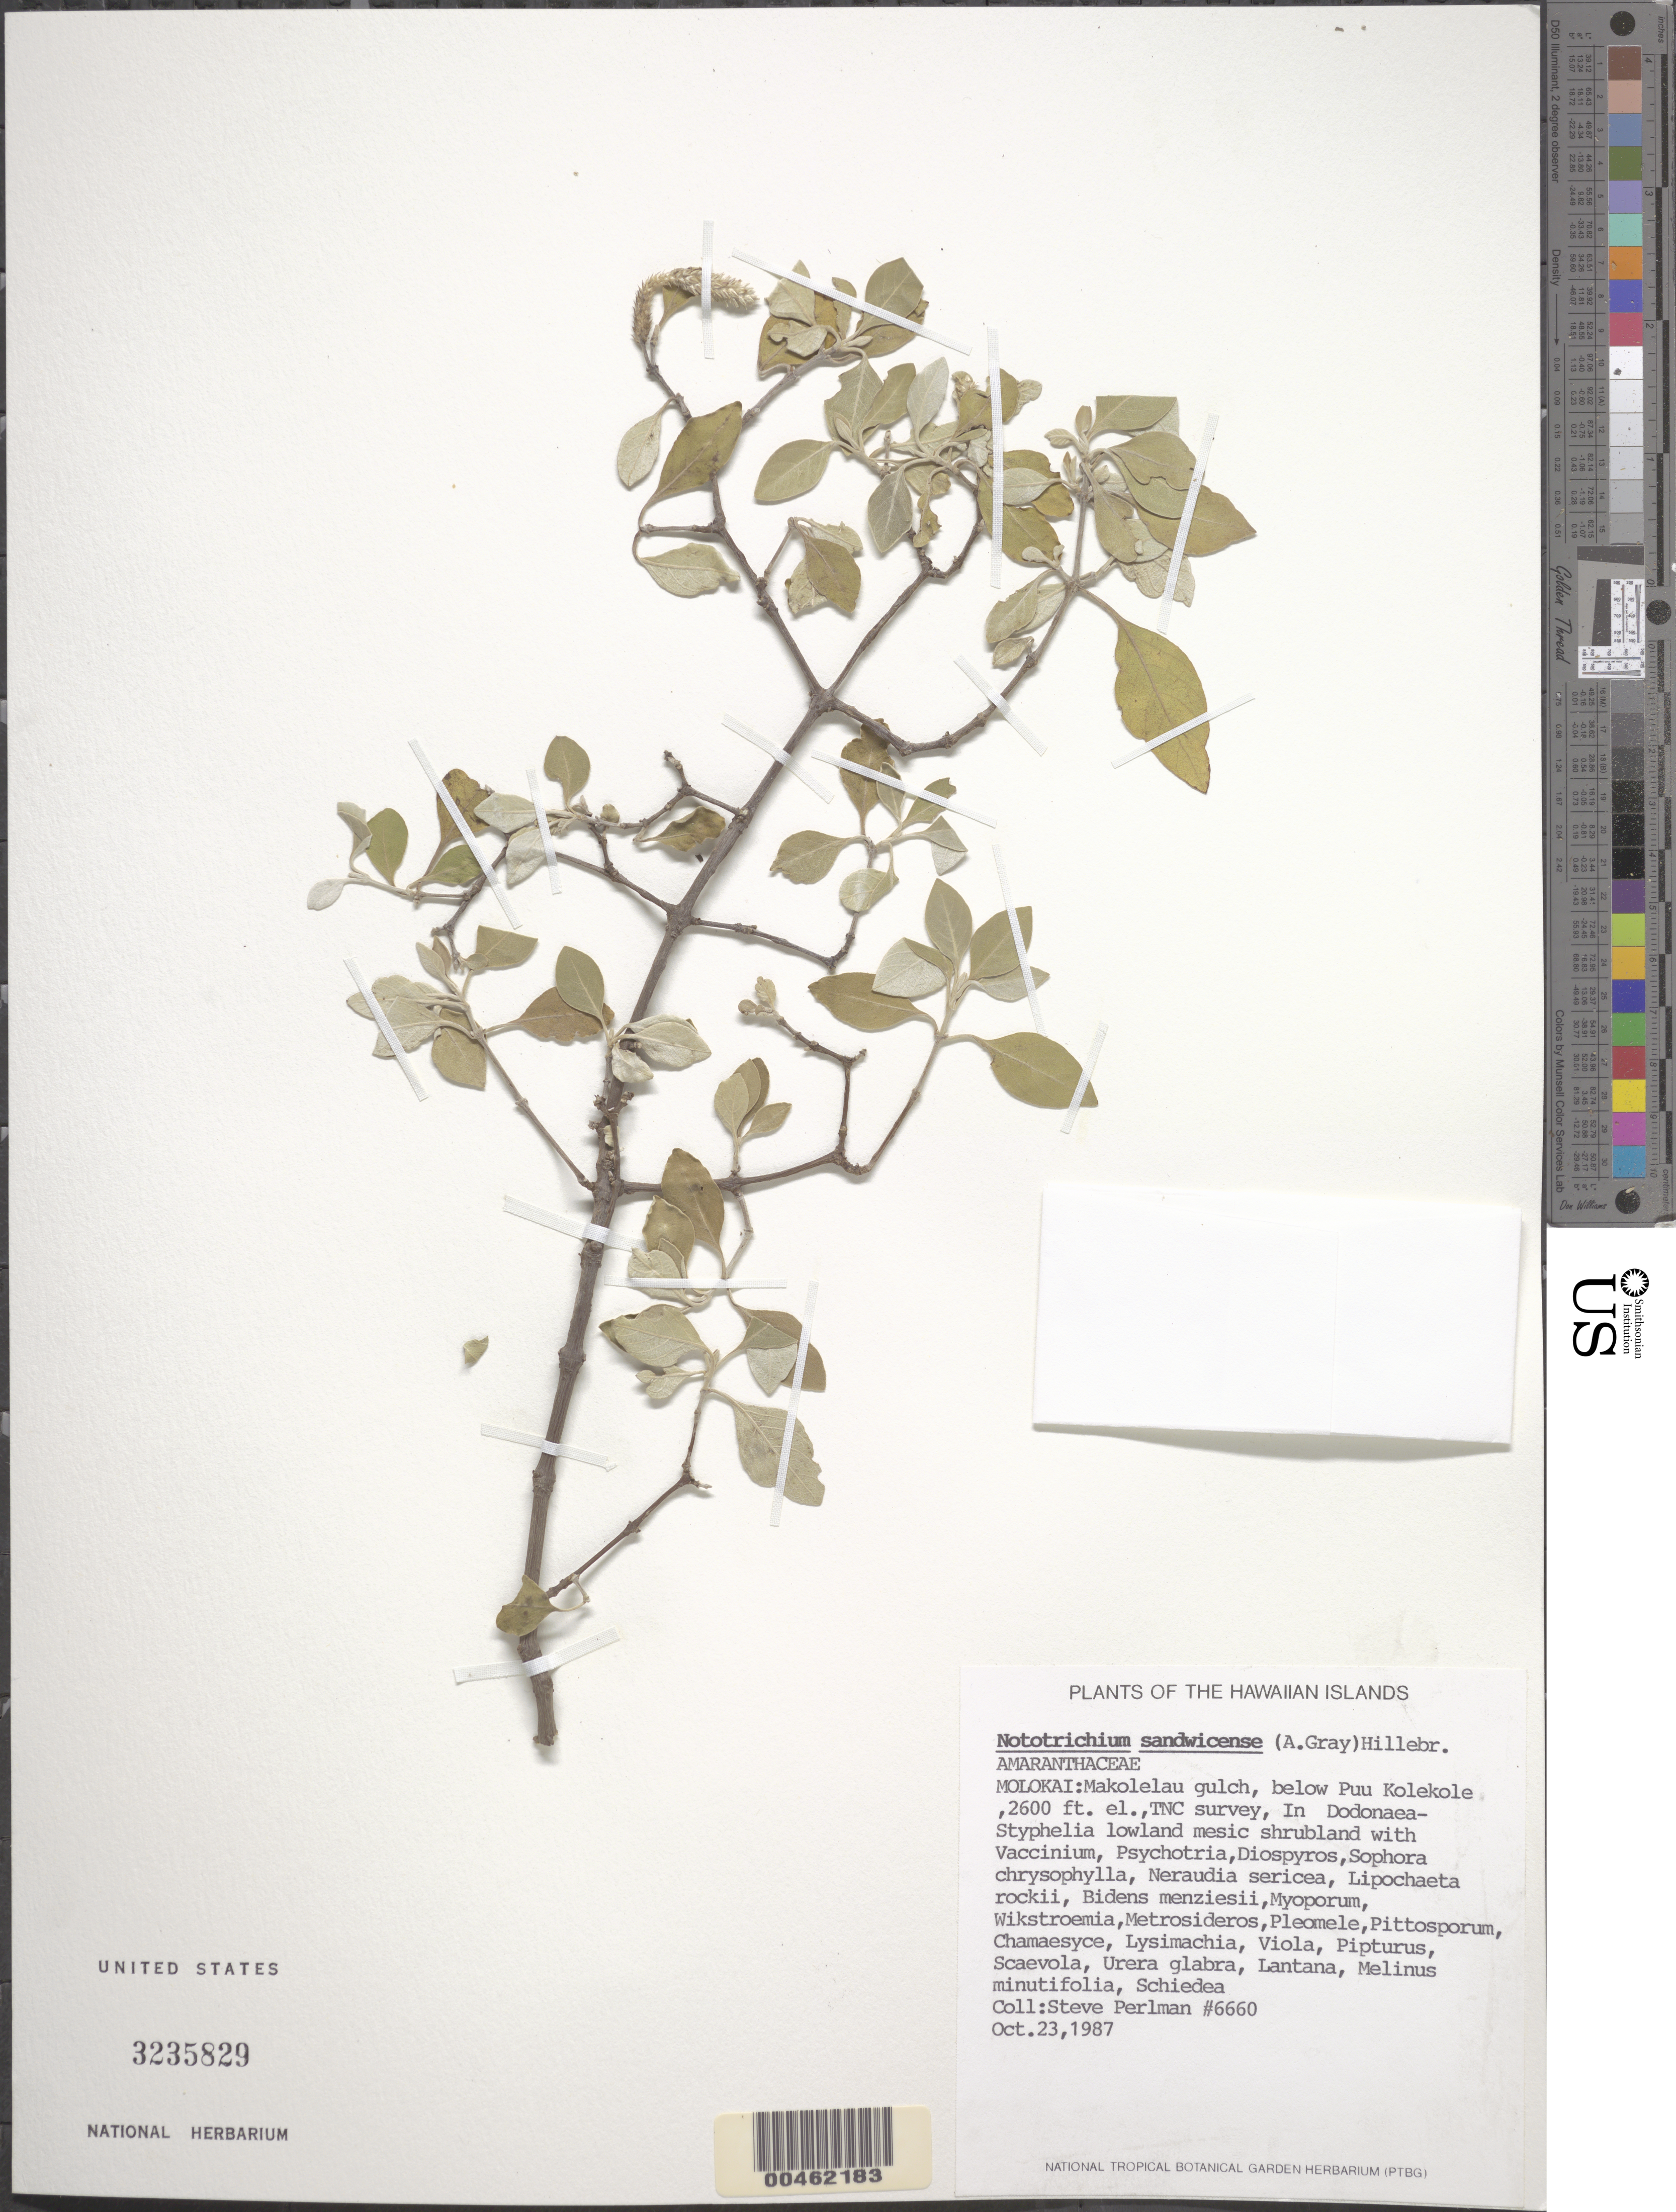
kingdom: Plantae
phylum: Tracheophyta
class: Magnoliopsida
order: Caryophyllales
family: Amaranthaceae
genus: Achyranthes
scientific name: Achyranthes sandwicensis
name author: (A. Gray) Di Vincenzo et al.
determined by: Wagner, W. L., (BOT), Smithsonian Institution - National Museum of Natural History (UNITED STATES)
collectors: S. P. Perlman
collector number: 6660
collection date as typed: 23 Oct 1987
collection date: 1987-10-23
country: United States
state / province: Hawaii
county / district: Maui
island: Moloka'i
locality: Makolelau gulch, below Puu Kolekole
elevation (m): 792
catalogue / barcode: US 3235829